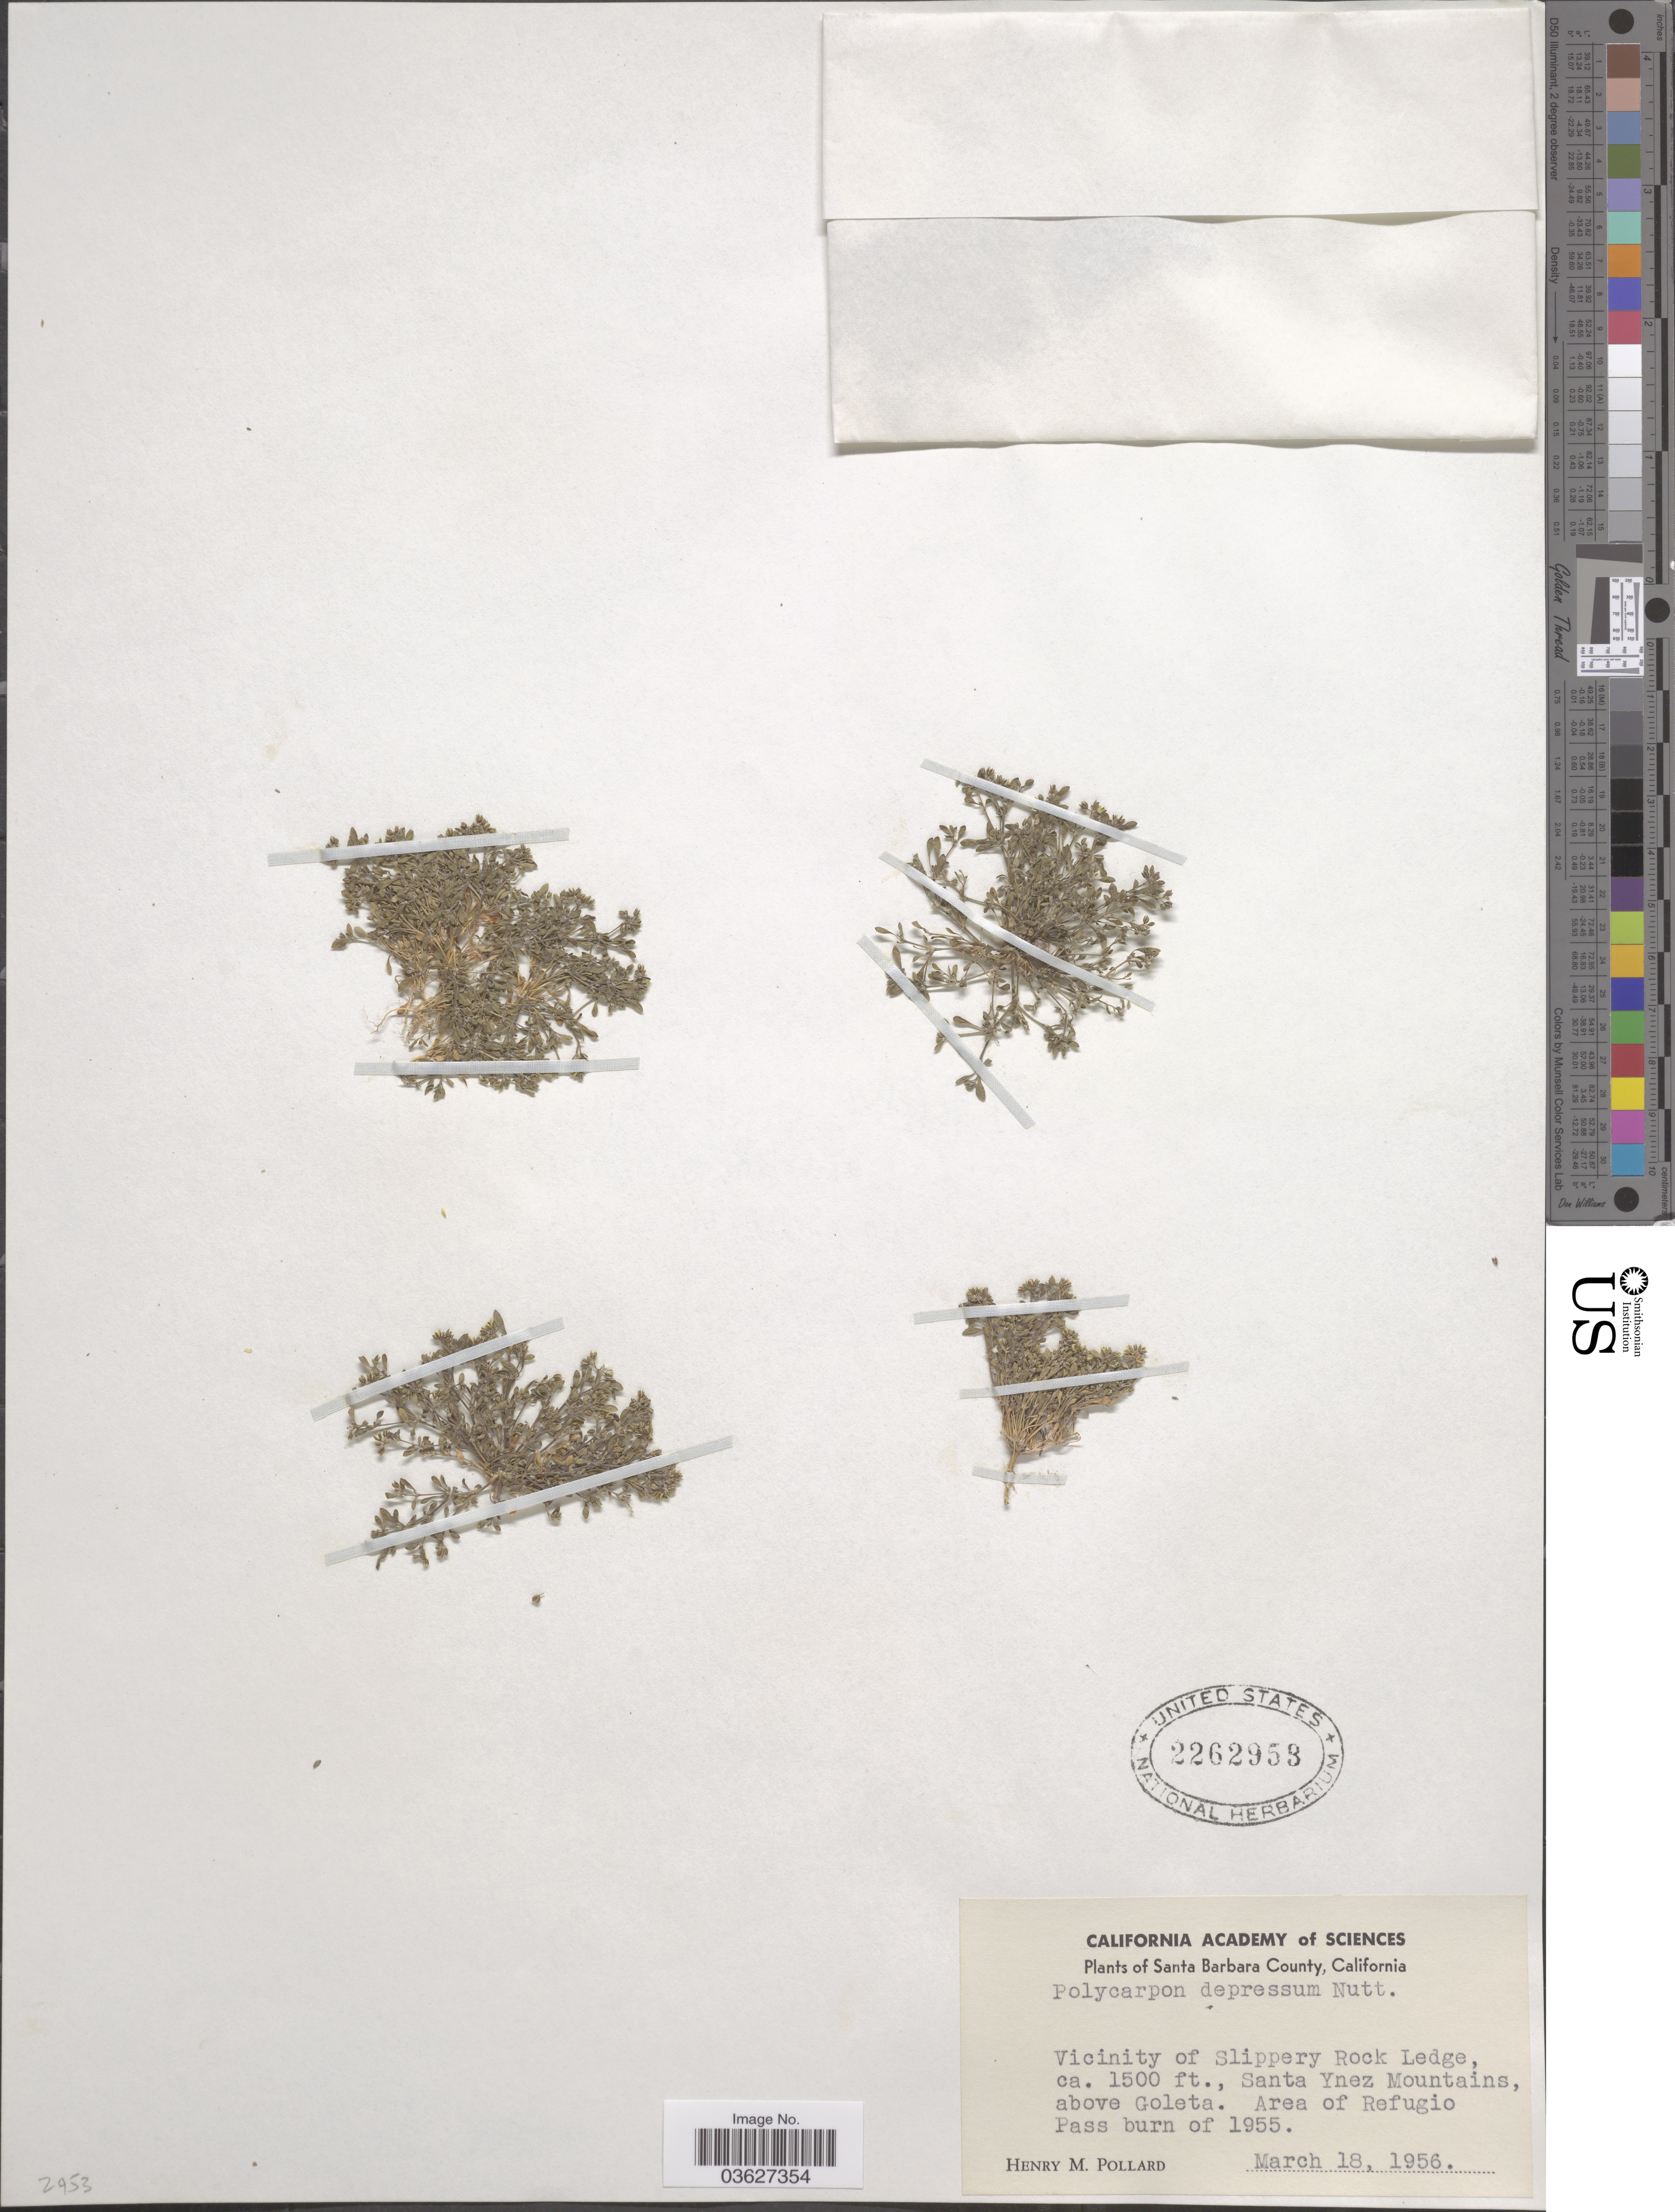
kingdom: Plantae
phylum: Tracheophyta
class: Magnoliopsida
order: Caryophyllales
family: Caryophyllaceae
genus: Polycarpon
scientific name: Polycarpon depressum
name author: Nutt.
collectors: H. M. Pollard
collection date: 1956-03-18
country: United States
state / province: California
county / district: Santa Barbara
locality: Santa Barbara County. Vicinity of Slippery Rock Ledge, Santa Ynez Mountains, above Goleta. Area of Refugio Pass burn of 1955.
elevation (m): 457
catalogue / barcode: US 2262953